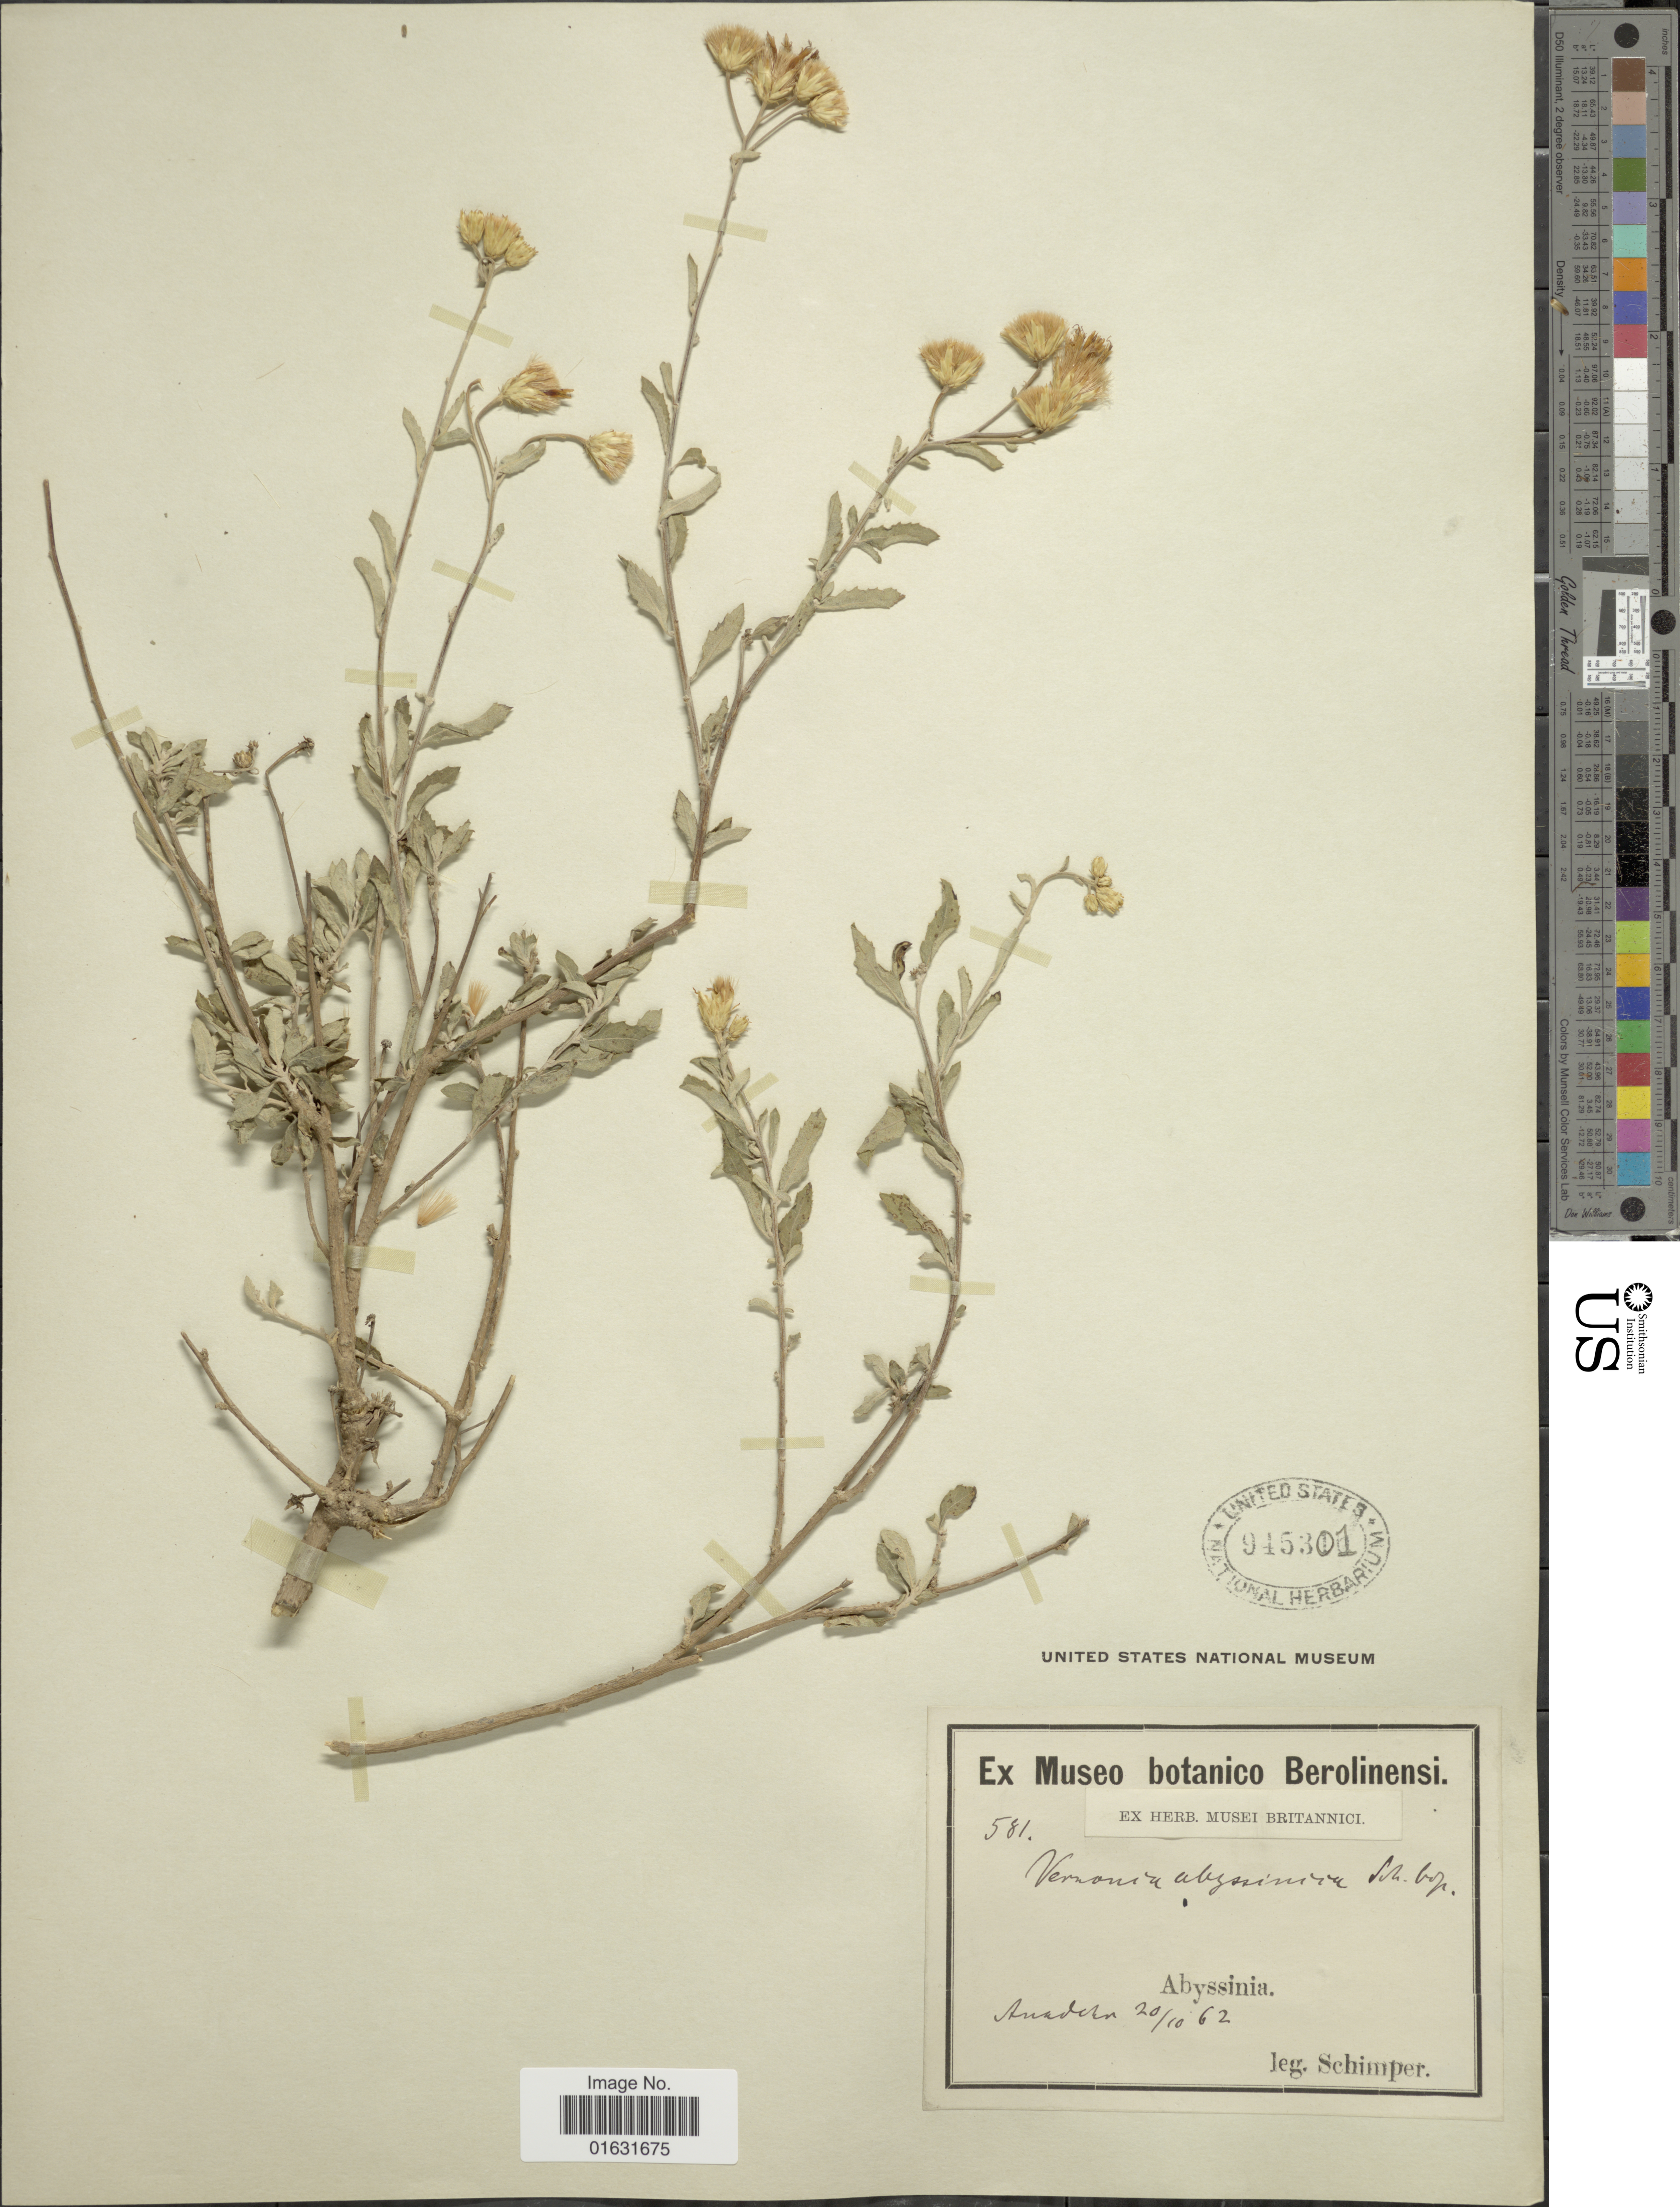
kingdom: Plantae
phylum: Tracheophyta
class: Magnoliopsida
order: Asterales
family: Asteraceae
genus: Baccharoides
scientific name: Baccharoides schimperi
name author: (DC.) Isawumi et al.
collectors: -. Schimper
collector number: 581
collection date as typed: Transcribed d/m/y: 20/10/62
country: Eritrea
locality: Absyssinia, Anadehr.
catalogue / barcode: US 945301